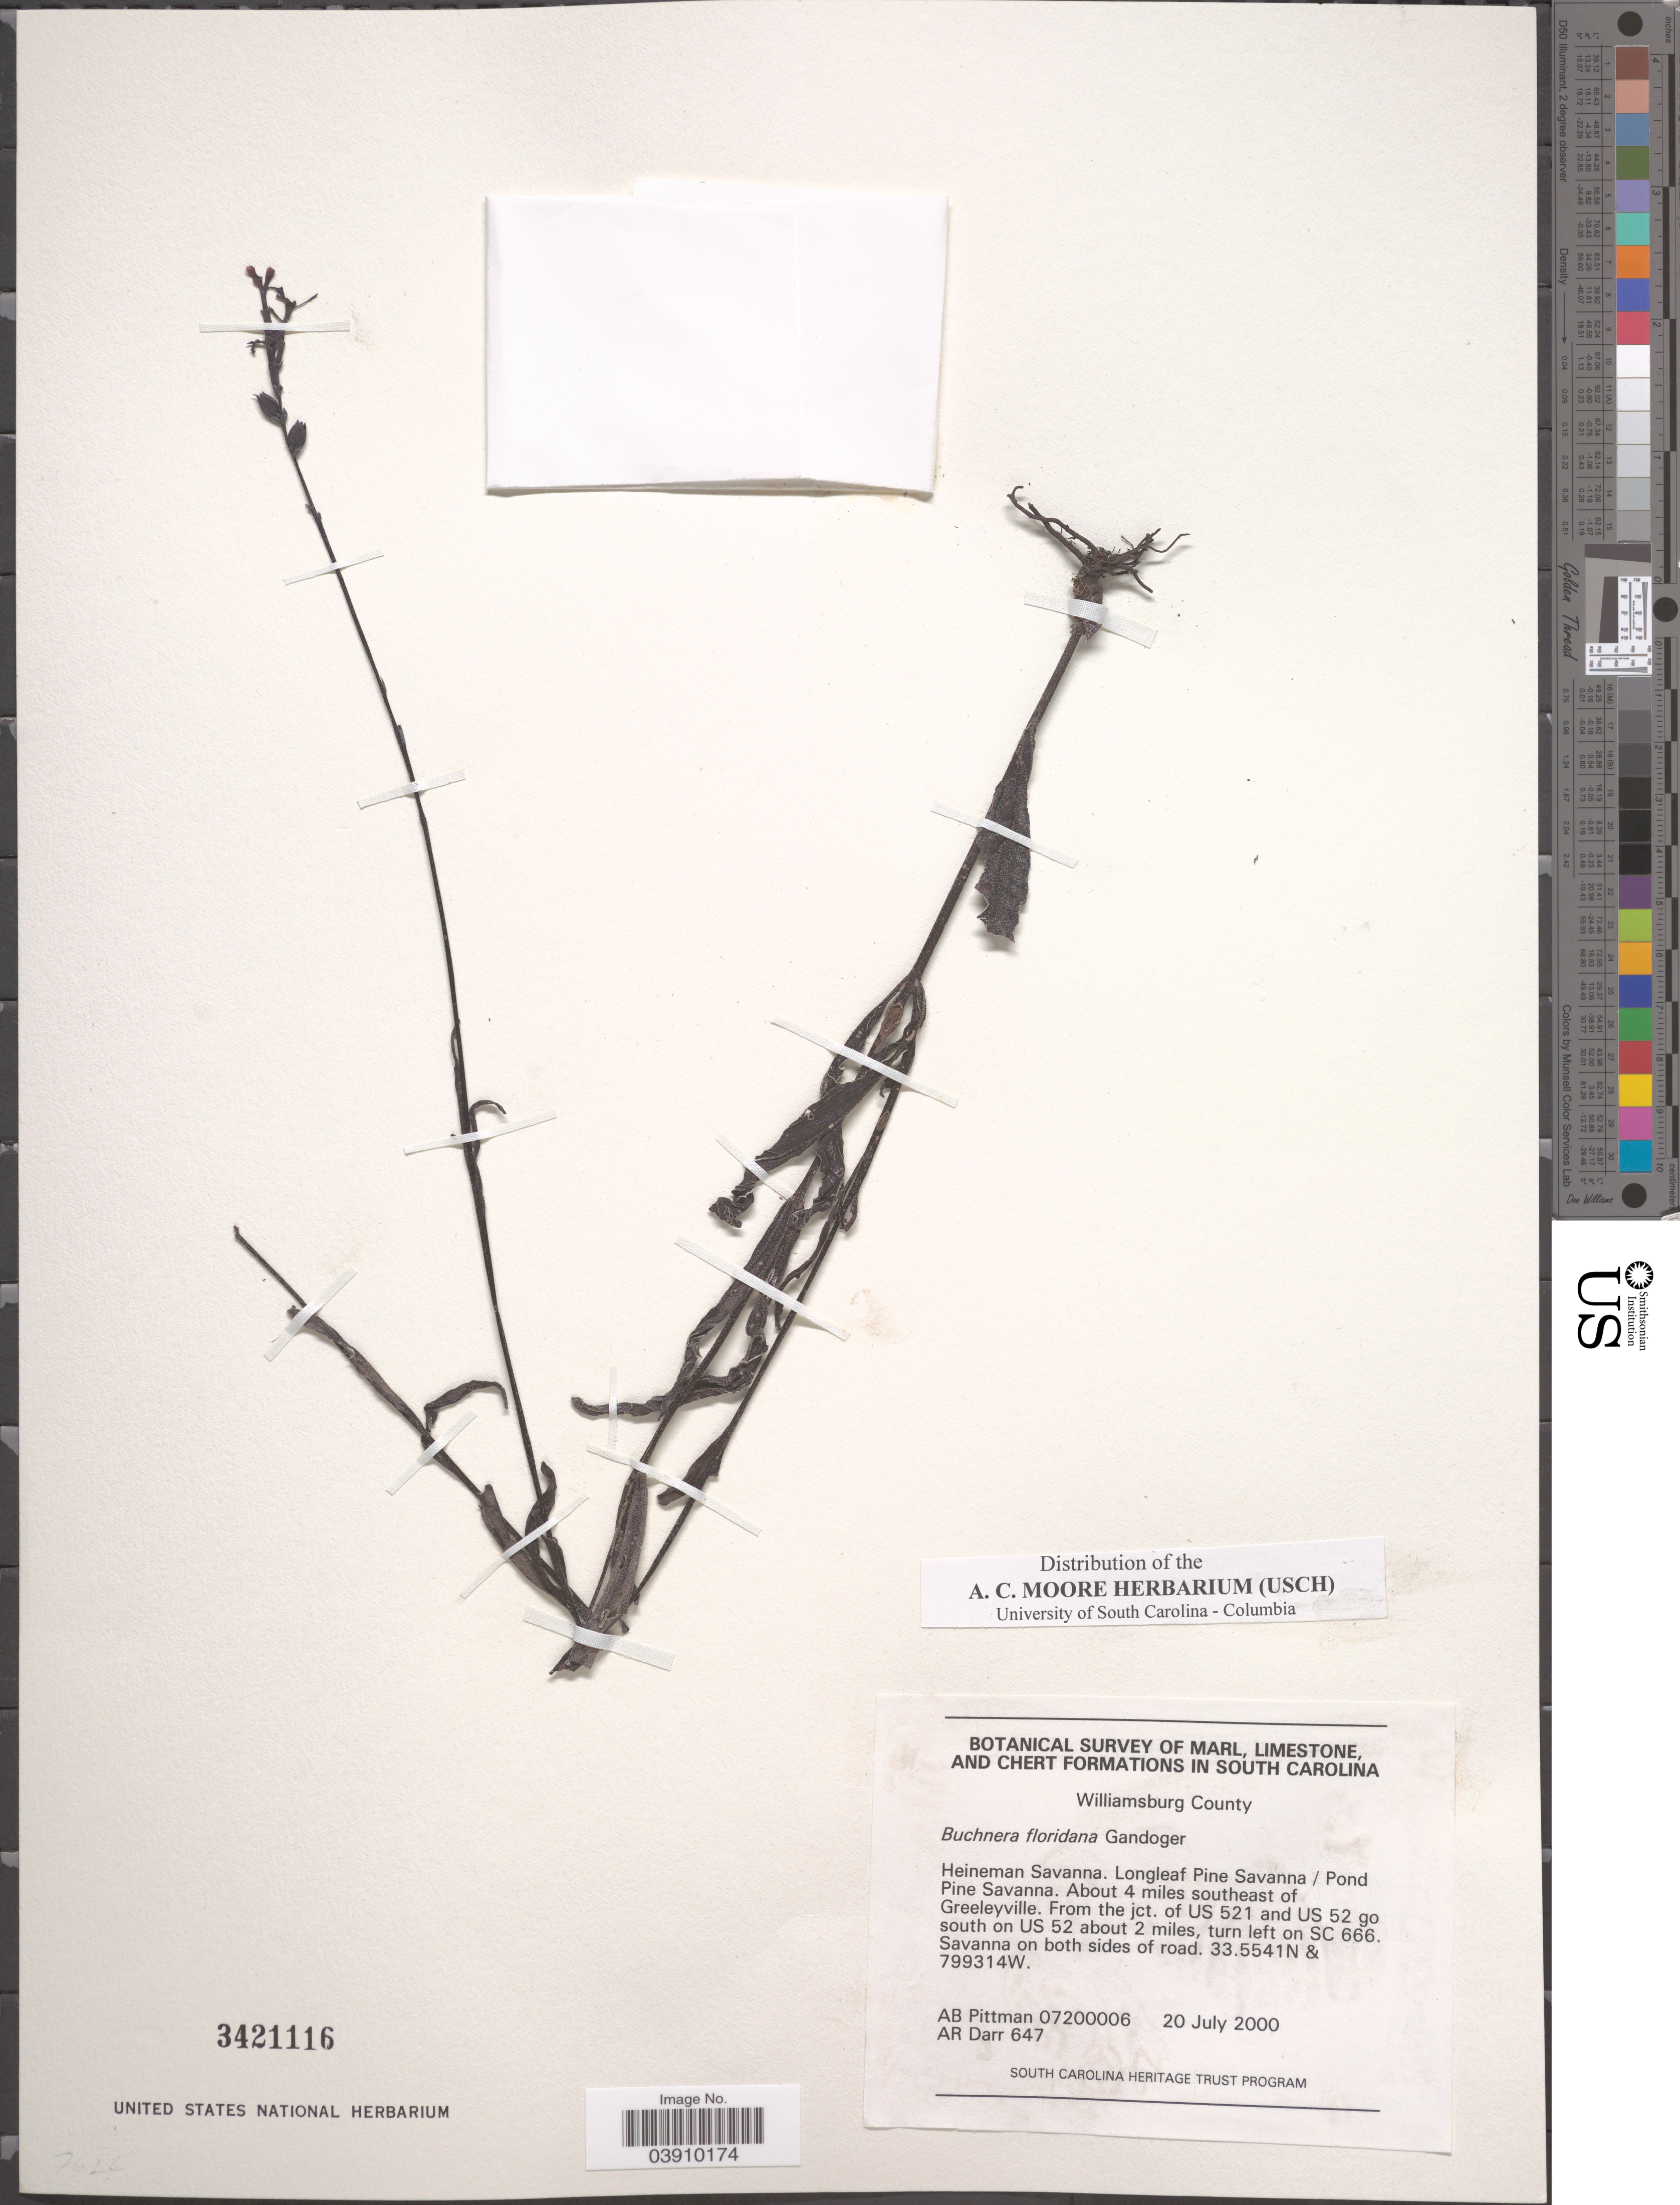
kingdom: Plantae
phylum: Tracheophyta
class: Magnoliopsida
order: Lamiales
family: Orobanchaceae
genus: Buchnera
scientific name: Buchnera floridana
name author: Gand.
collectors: A. B. Pittman & A. Darr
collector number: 07200006/647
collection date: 2000-07-20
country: United States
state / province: South Carolina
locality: Williamsburg County. Heineman Savanna. Longleaf Pine Savanna / Pond Pine Savanna. About 4 miles southeast of Greeleyville. From the jct. of US 521 and US 52 go south on US 52 about 2 miles, turn left on SC 666.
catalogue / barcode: US 3421116